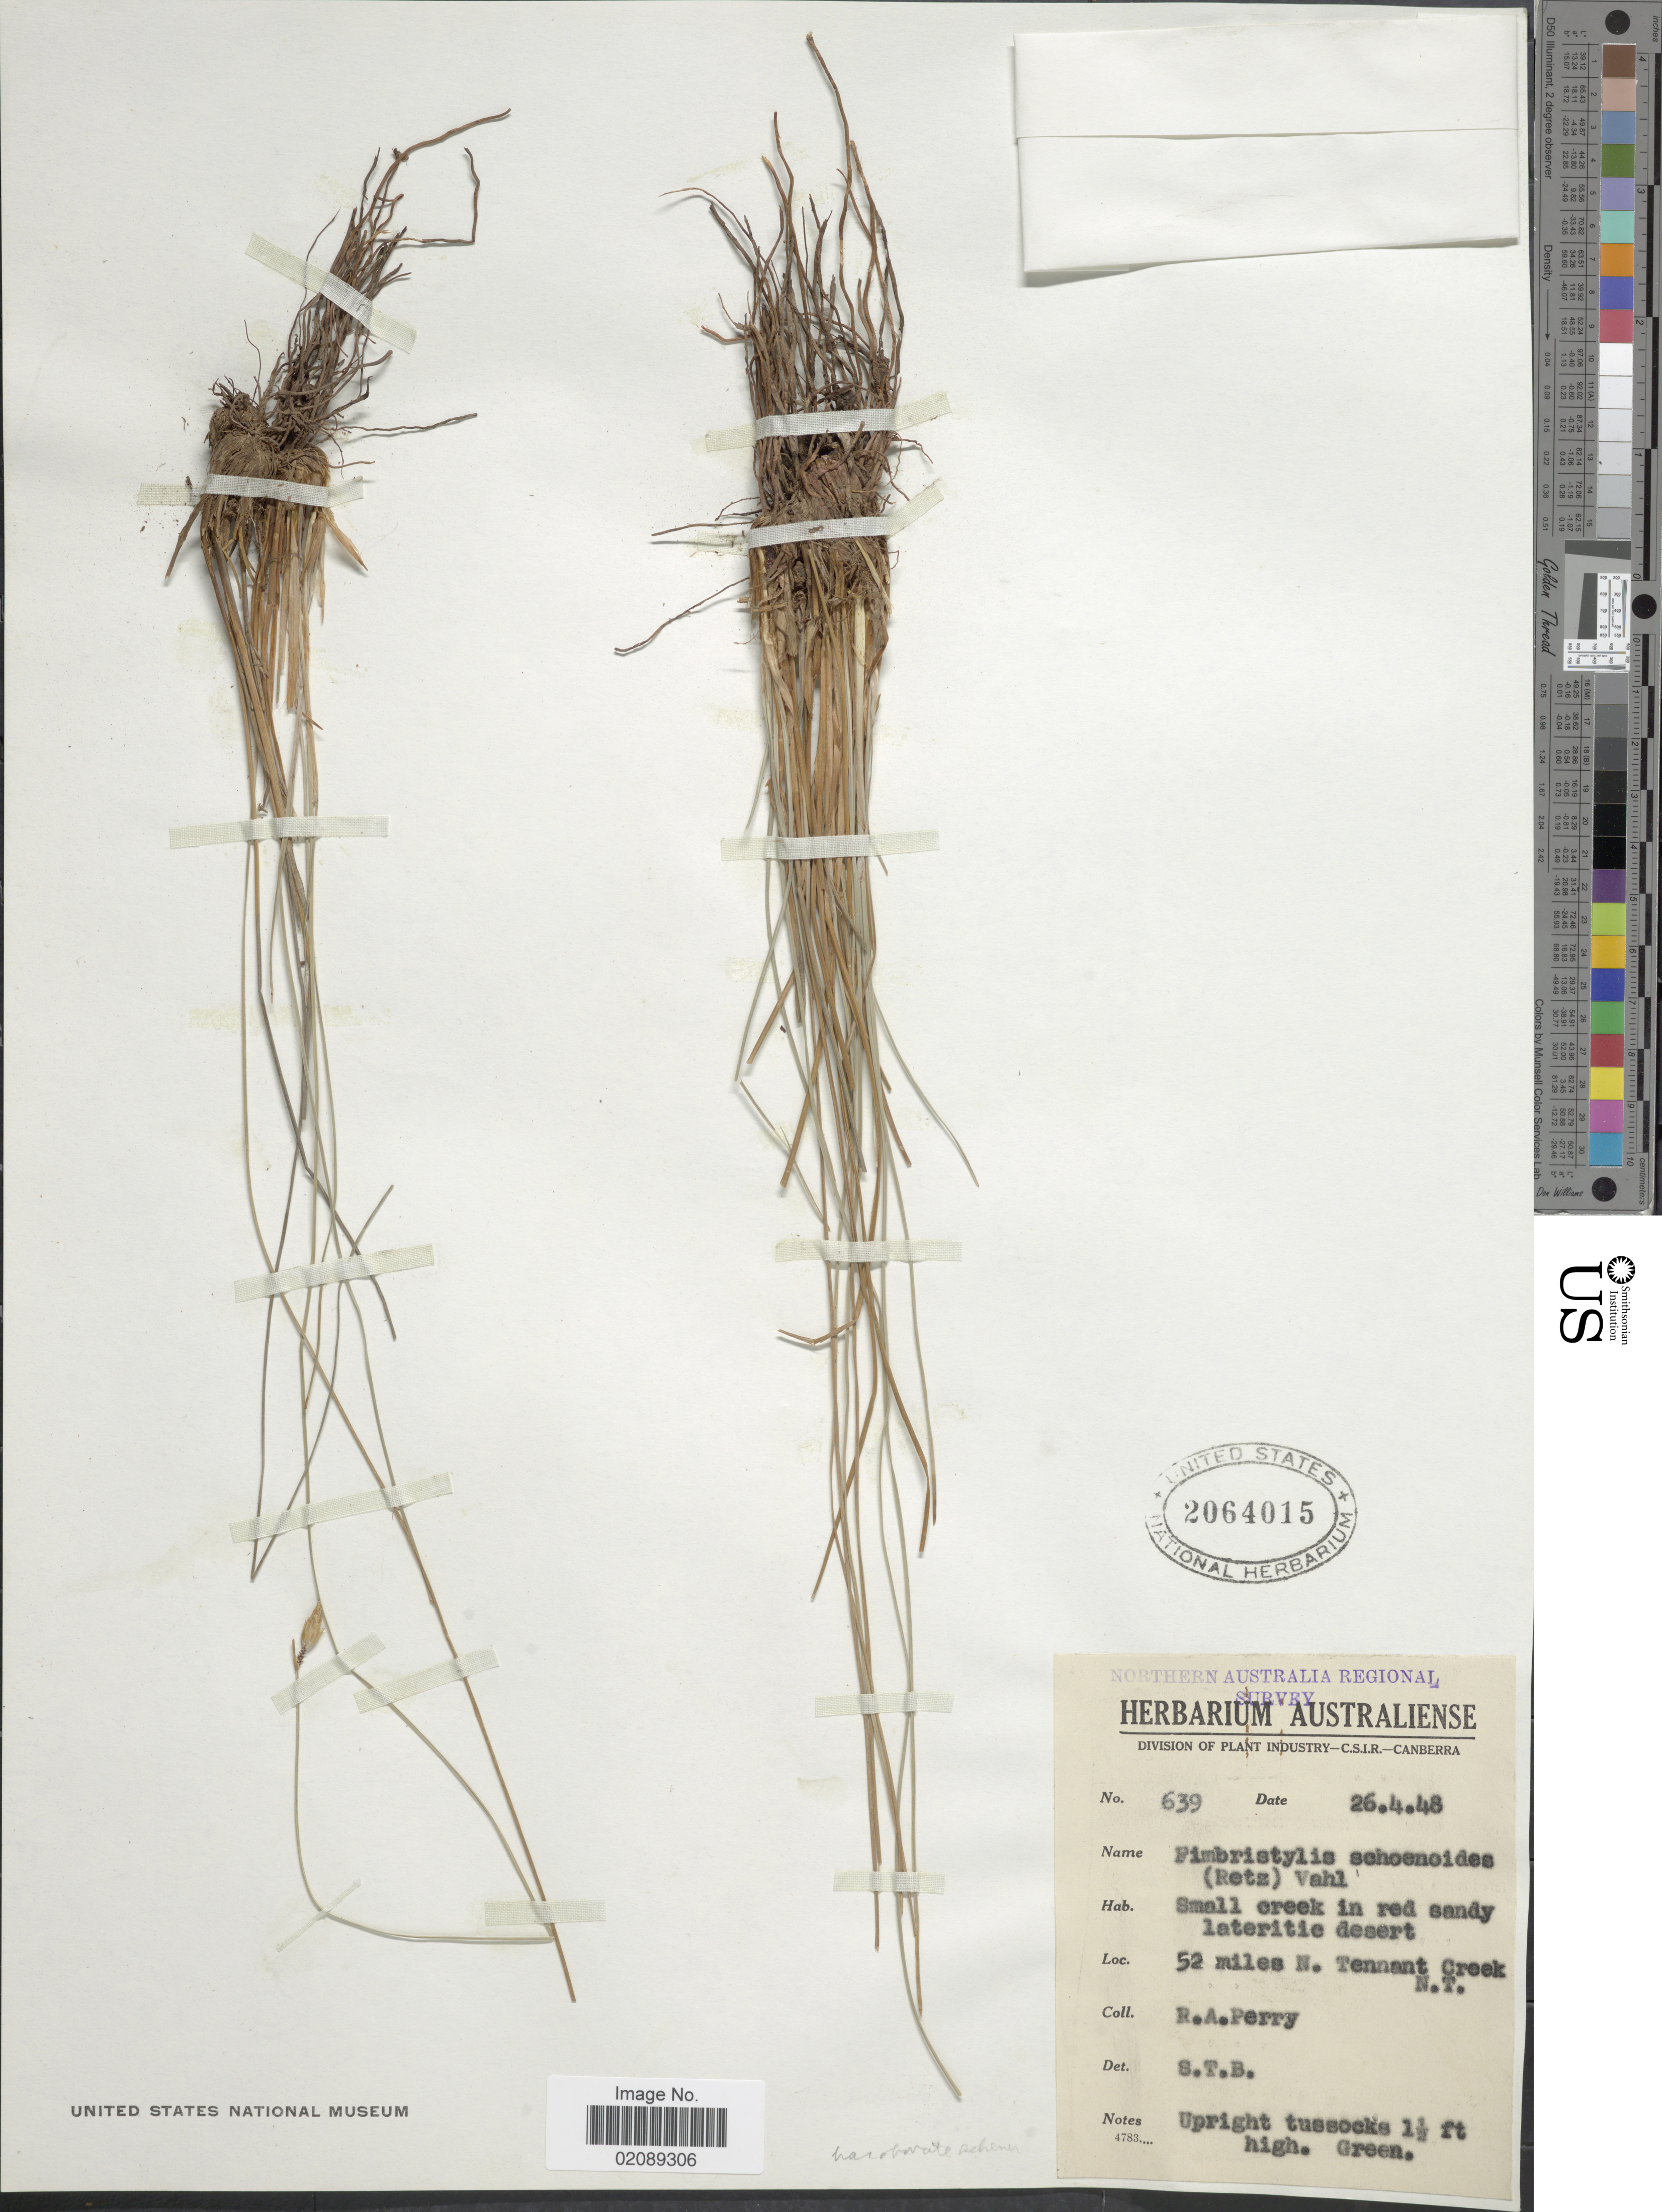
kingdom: Plantae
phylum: Tracheophyta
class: Liliopsida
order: Poales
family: Cyperaceae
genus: Fimbristylis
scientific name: Fimbristylis tristachya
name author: R. Br.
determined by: Albrecht, D. E.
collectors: Perry, R. A.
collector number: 639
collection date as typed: Transcribed d/m/y: 26/4/48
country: Australia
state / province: Northern Territory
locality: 52 miles N. Tennant Creek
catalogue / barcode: US 2064015